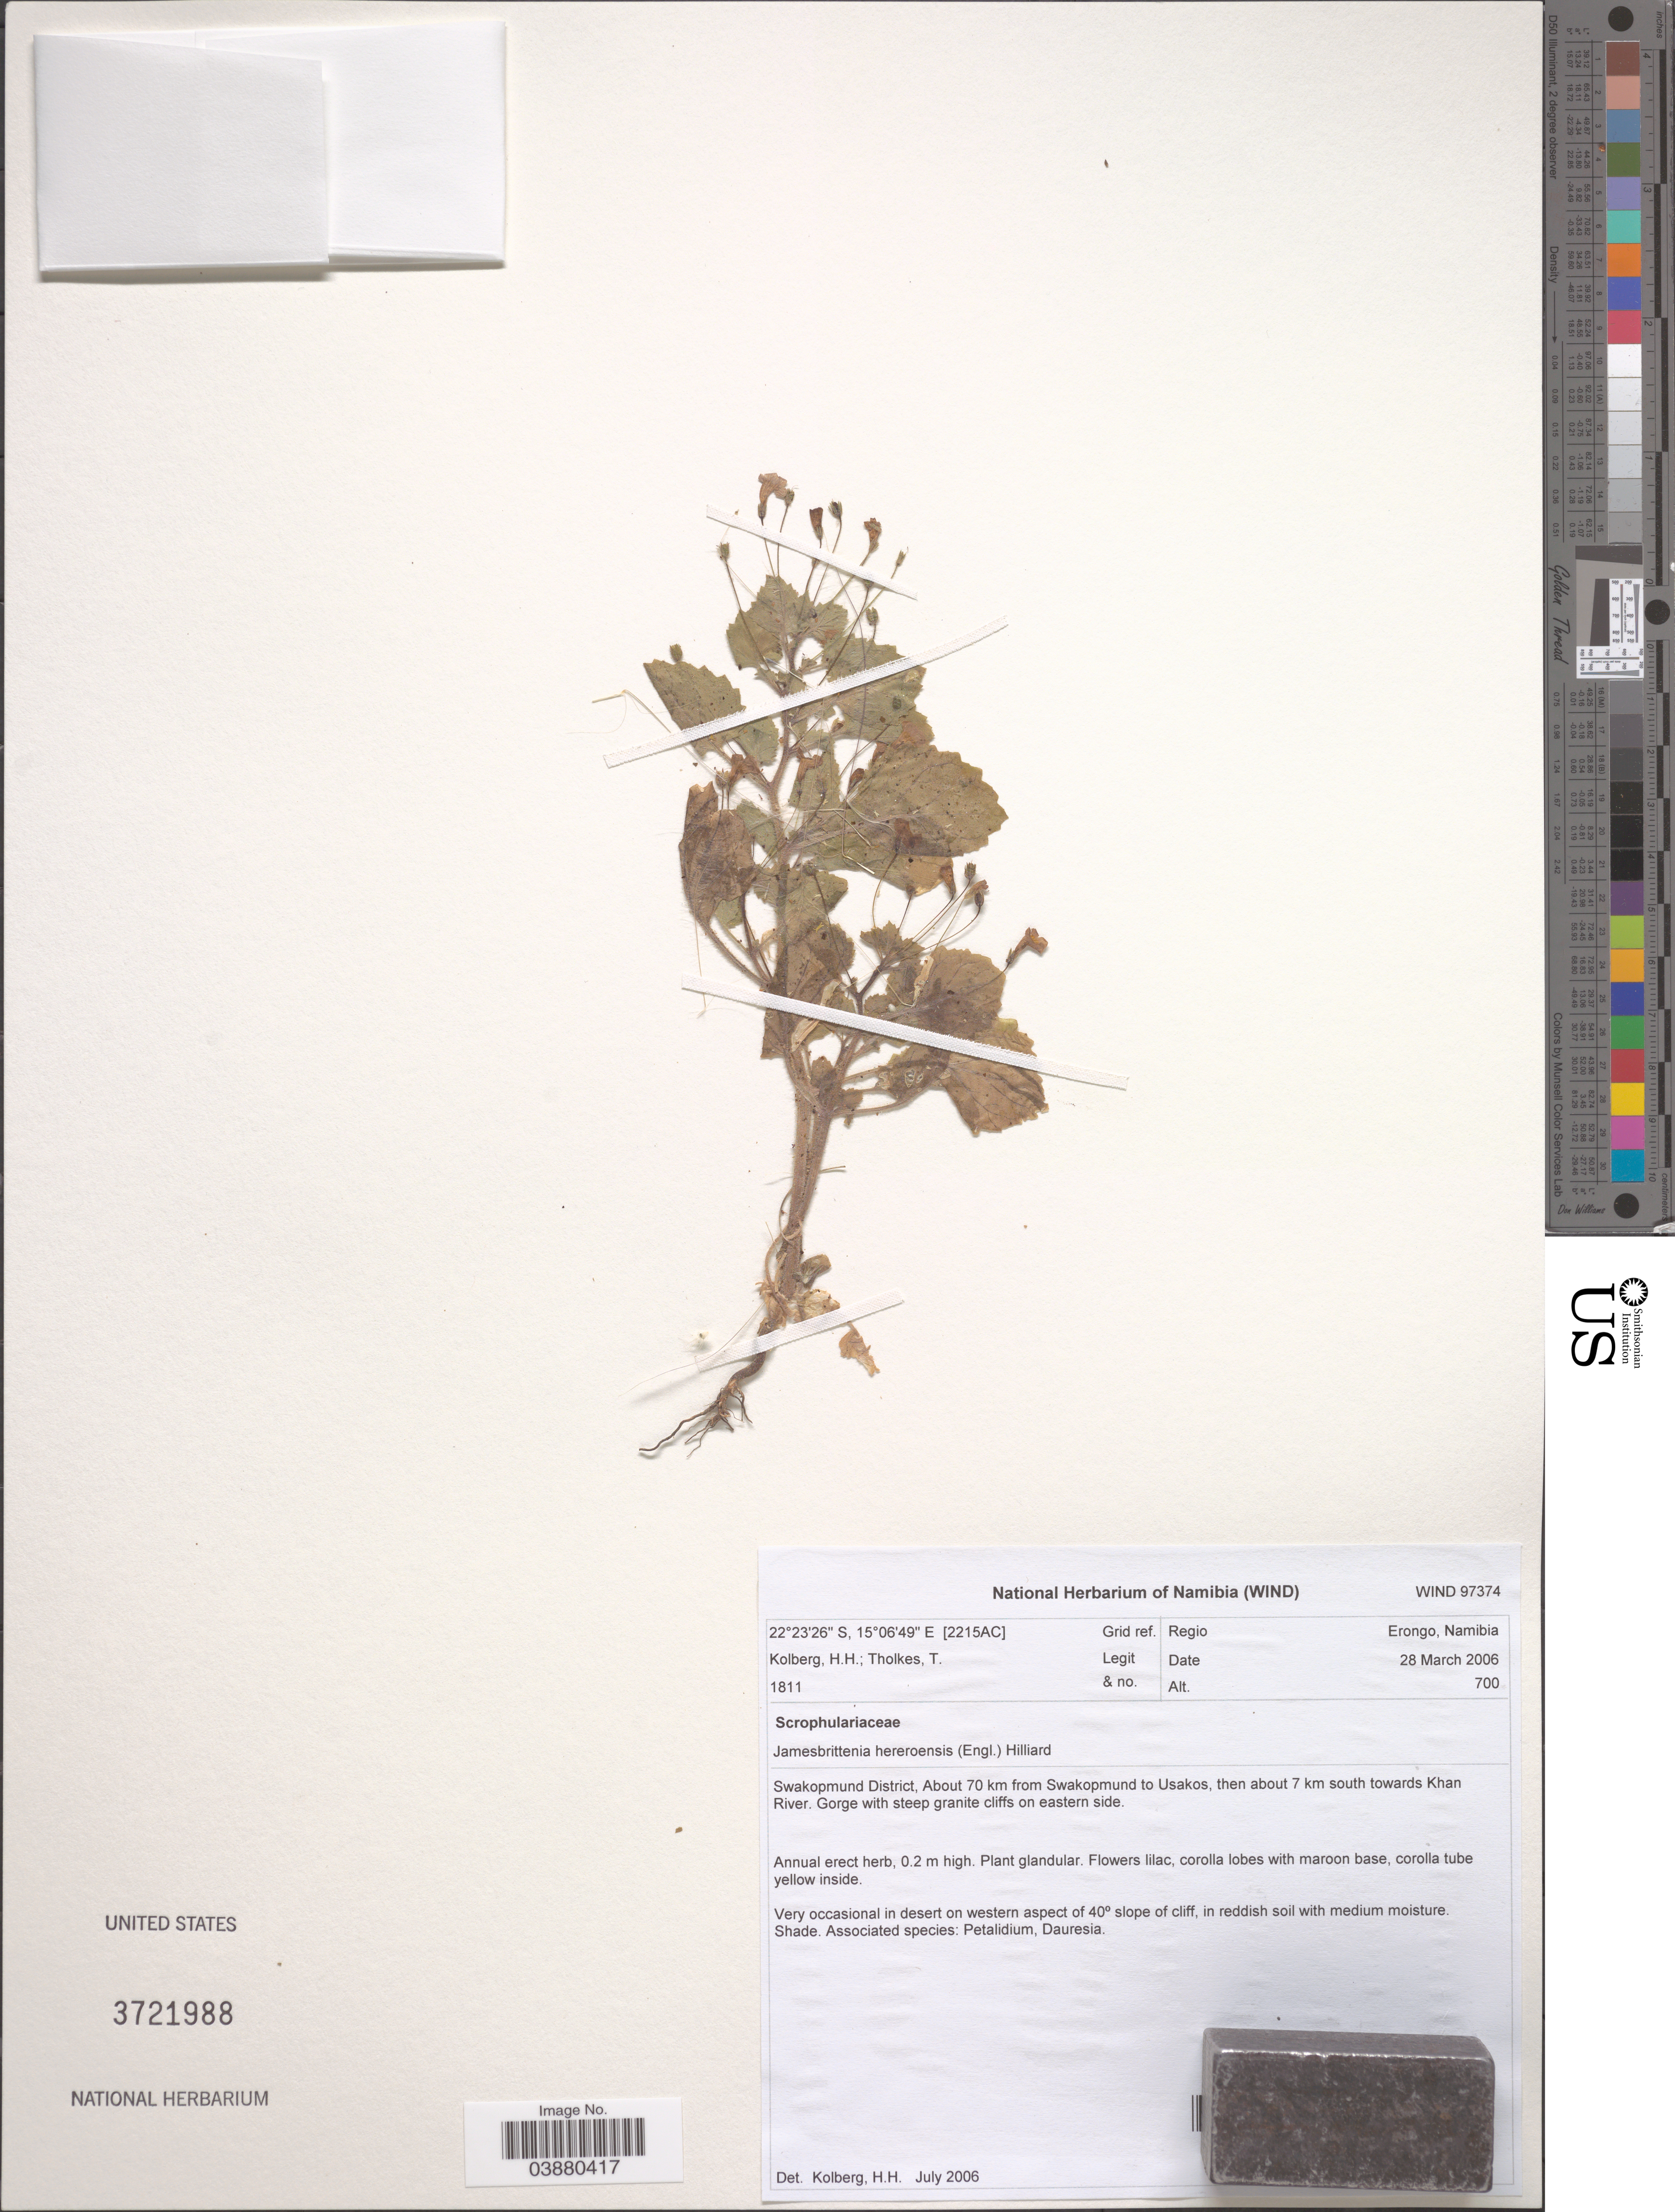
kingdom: Plantae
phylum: Tracheophyta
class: Magnoliopsida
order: Lamiales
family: Scrophulariaceae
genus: Jamesbrittenia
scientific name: Jamesbrittenia hereroensis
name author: (Engl.) Hilliard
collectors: H. H. Kolberg & T. Tholkes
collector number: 1811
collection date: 2006-03-28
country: Namibia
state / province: Erongo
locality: [2215AC] Grid ref. Regio Erongo. Swakopmund District, About 70 km from Swakopmund to Usakos, then about 7 km south towards Khan River. Gorge with steep granite cliffs on eastern side.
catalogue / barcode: US 3721988